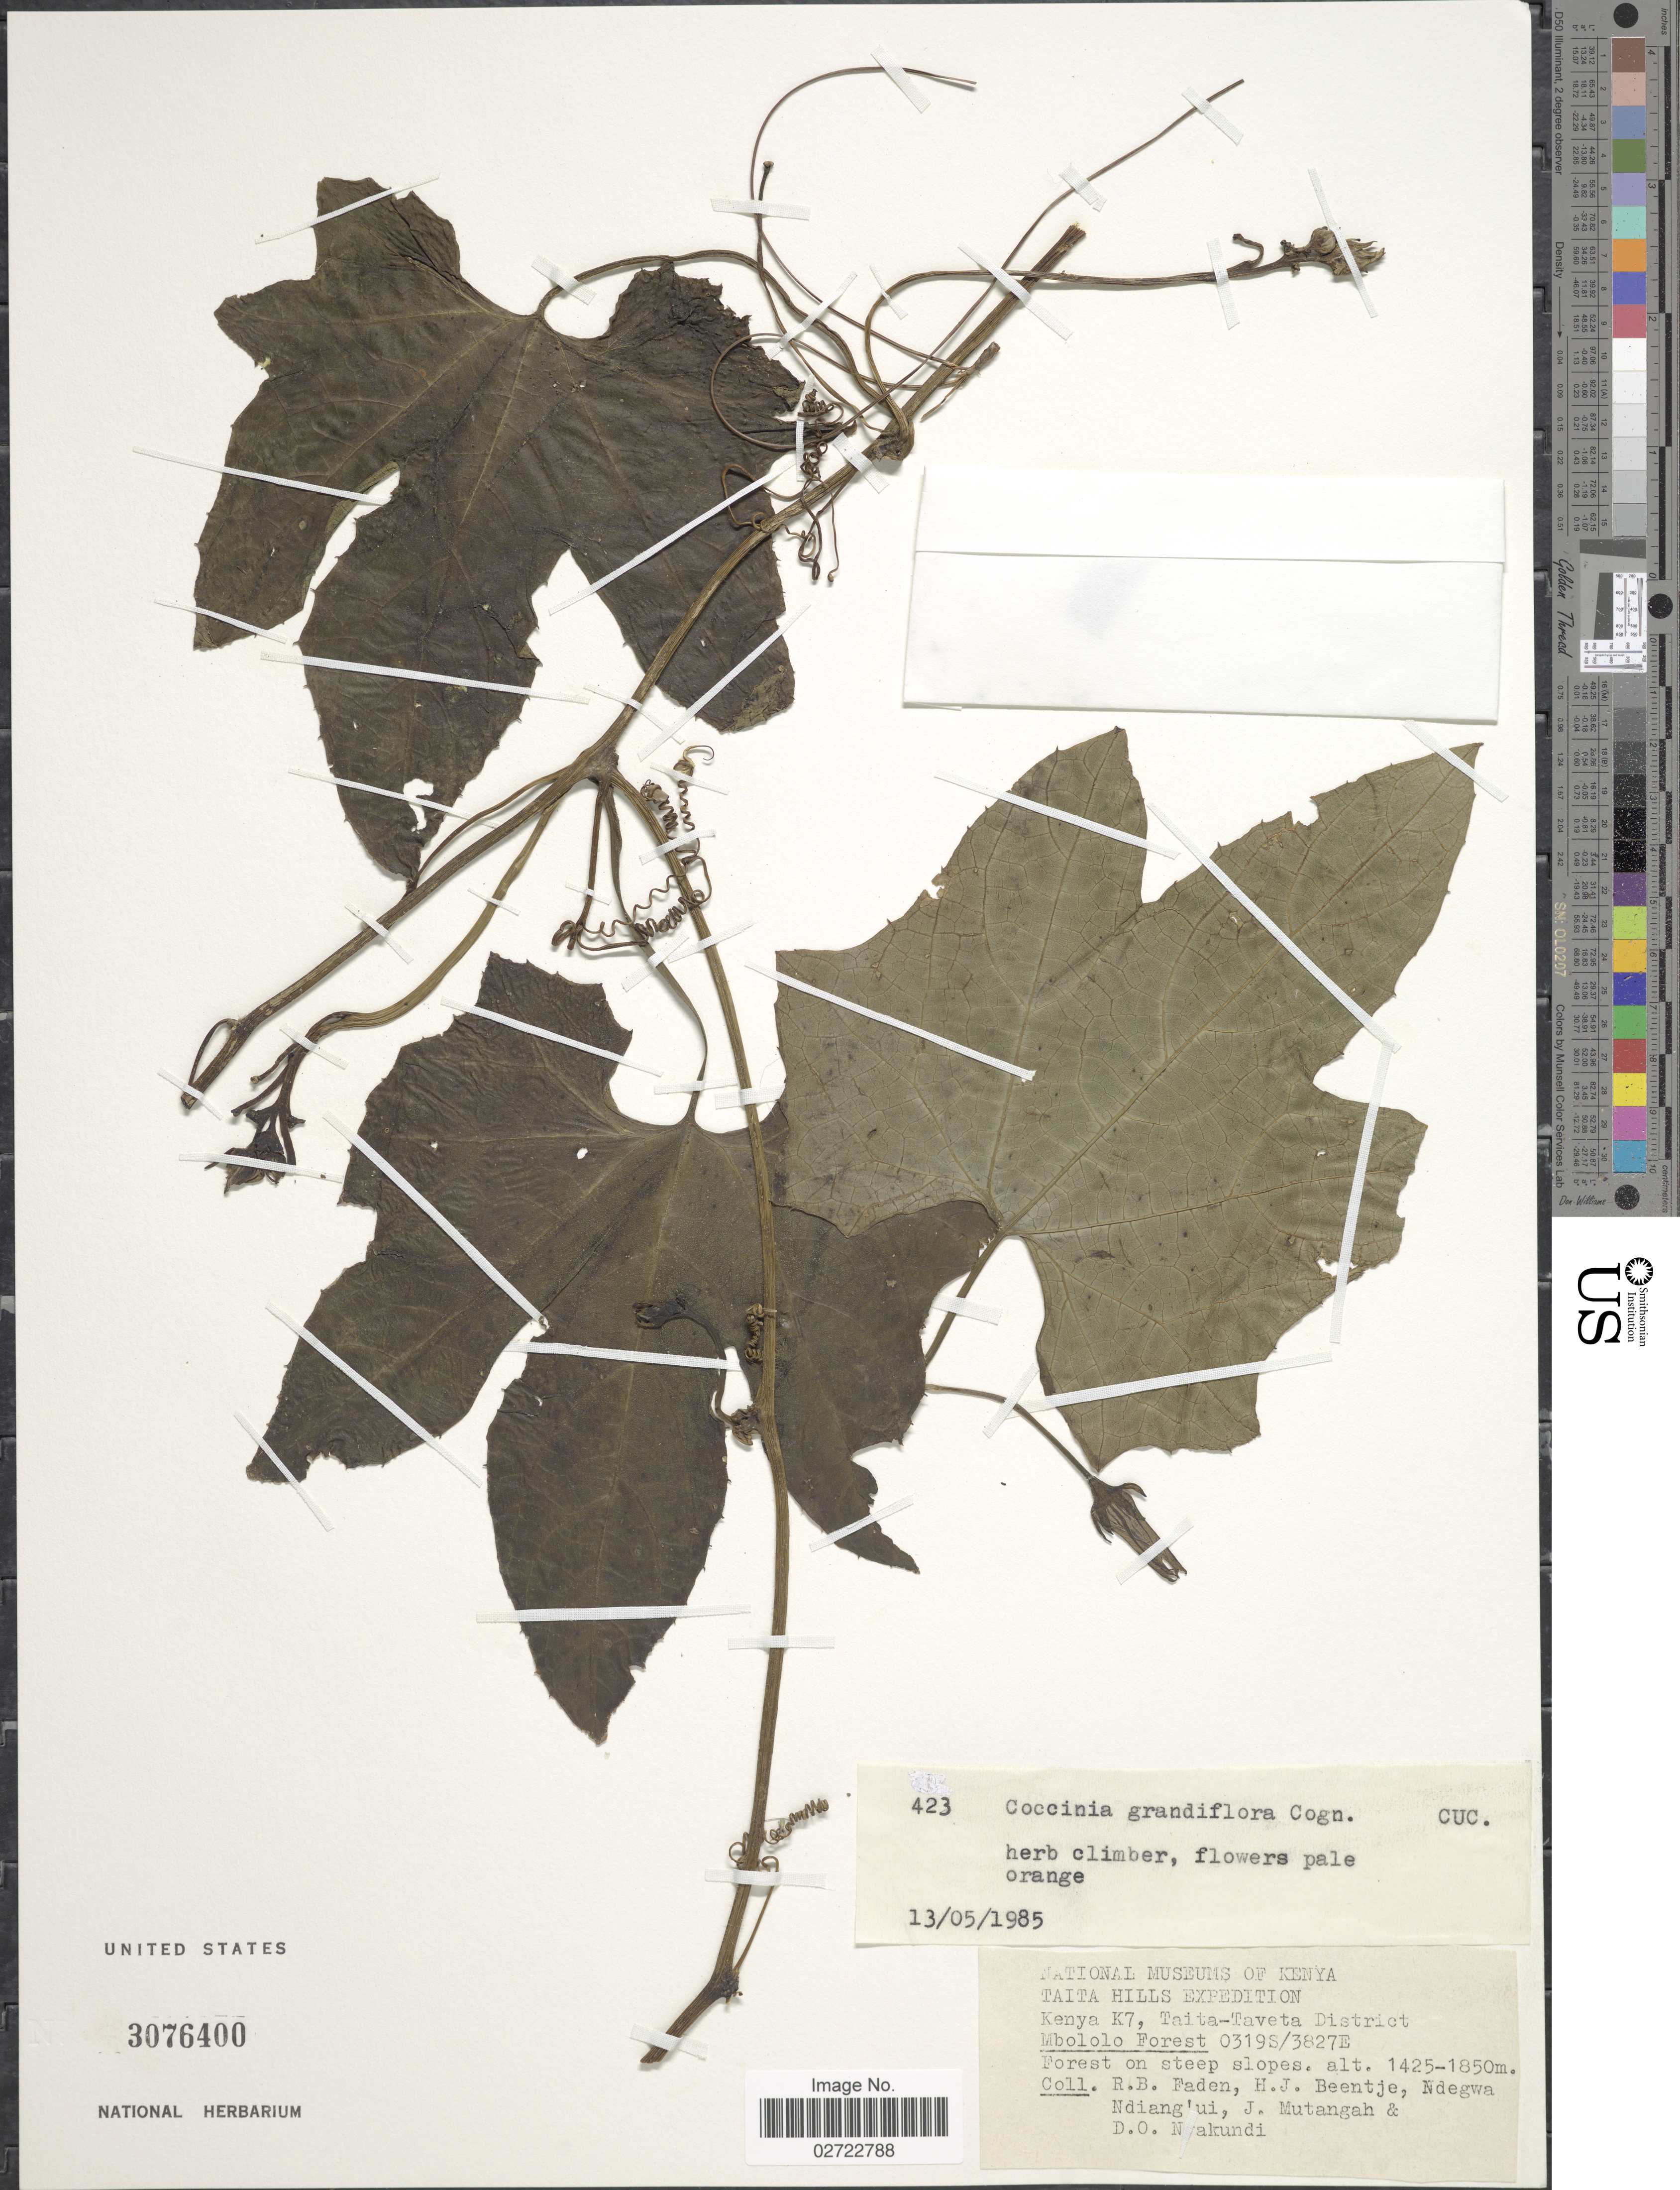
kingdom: Plantae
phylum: Tracheophyta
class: Magnoliopsida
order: Cucurbitales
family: Cucurbitaceae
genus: Coccinia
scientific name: Coccinia grandiflora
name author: Cogn. ex Engl.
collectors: R. B. Faden, H. J. Beentje, Ndegwa Ndiang'ui, J. Mutangah & D. Nyakundi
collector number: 423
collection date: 1985-05-13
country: Kenya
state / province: Taita Taveta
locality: Taita Hills, K7, Mbololo Forest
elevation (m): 1425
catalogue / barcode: US 3076400